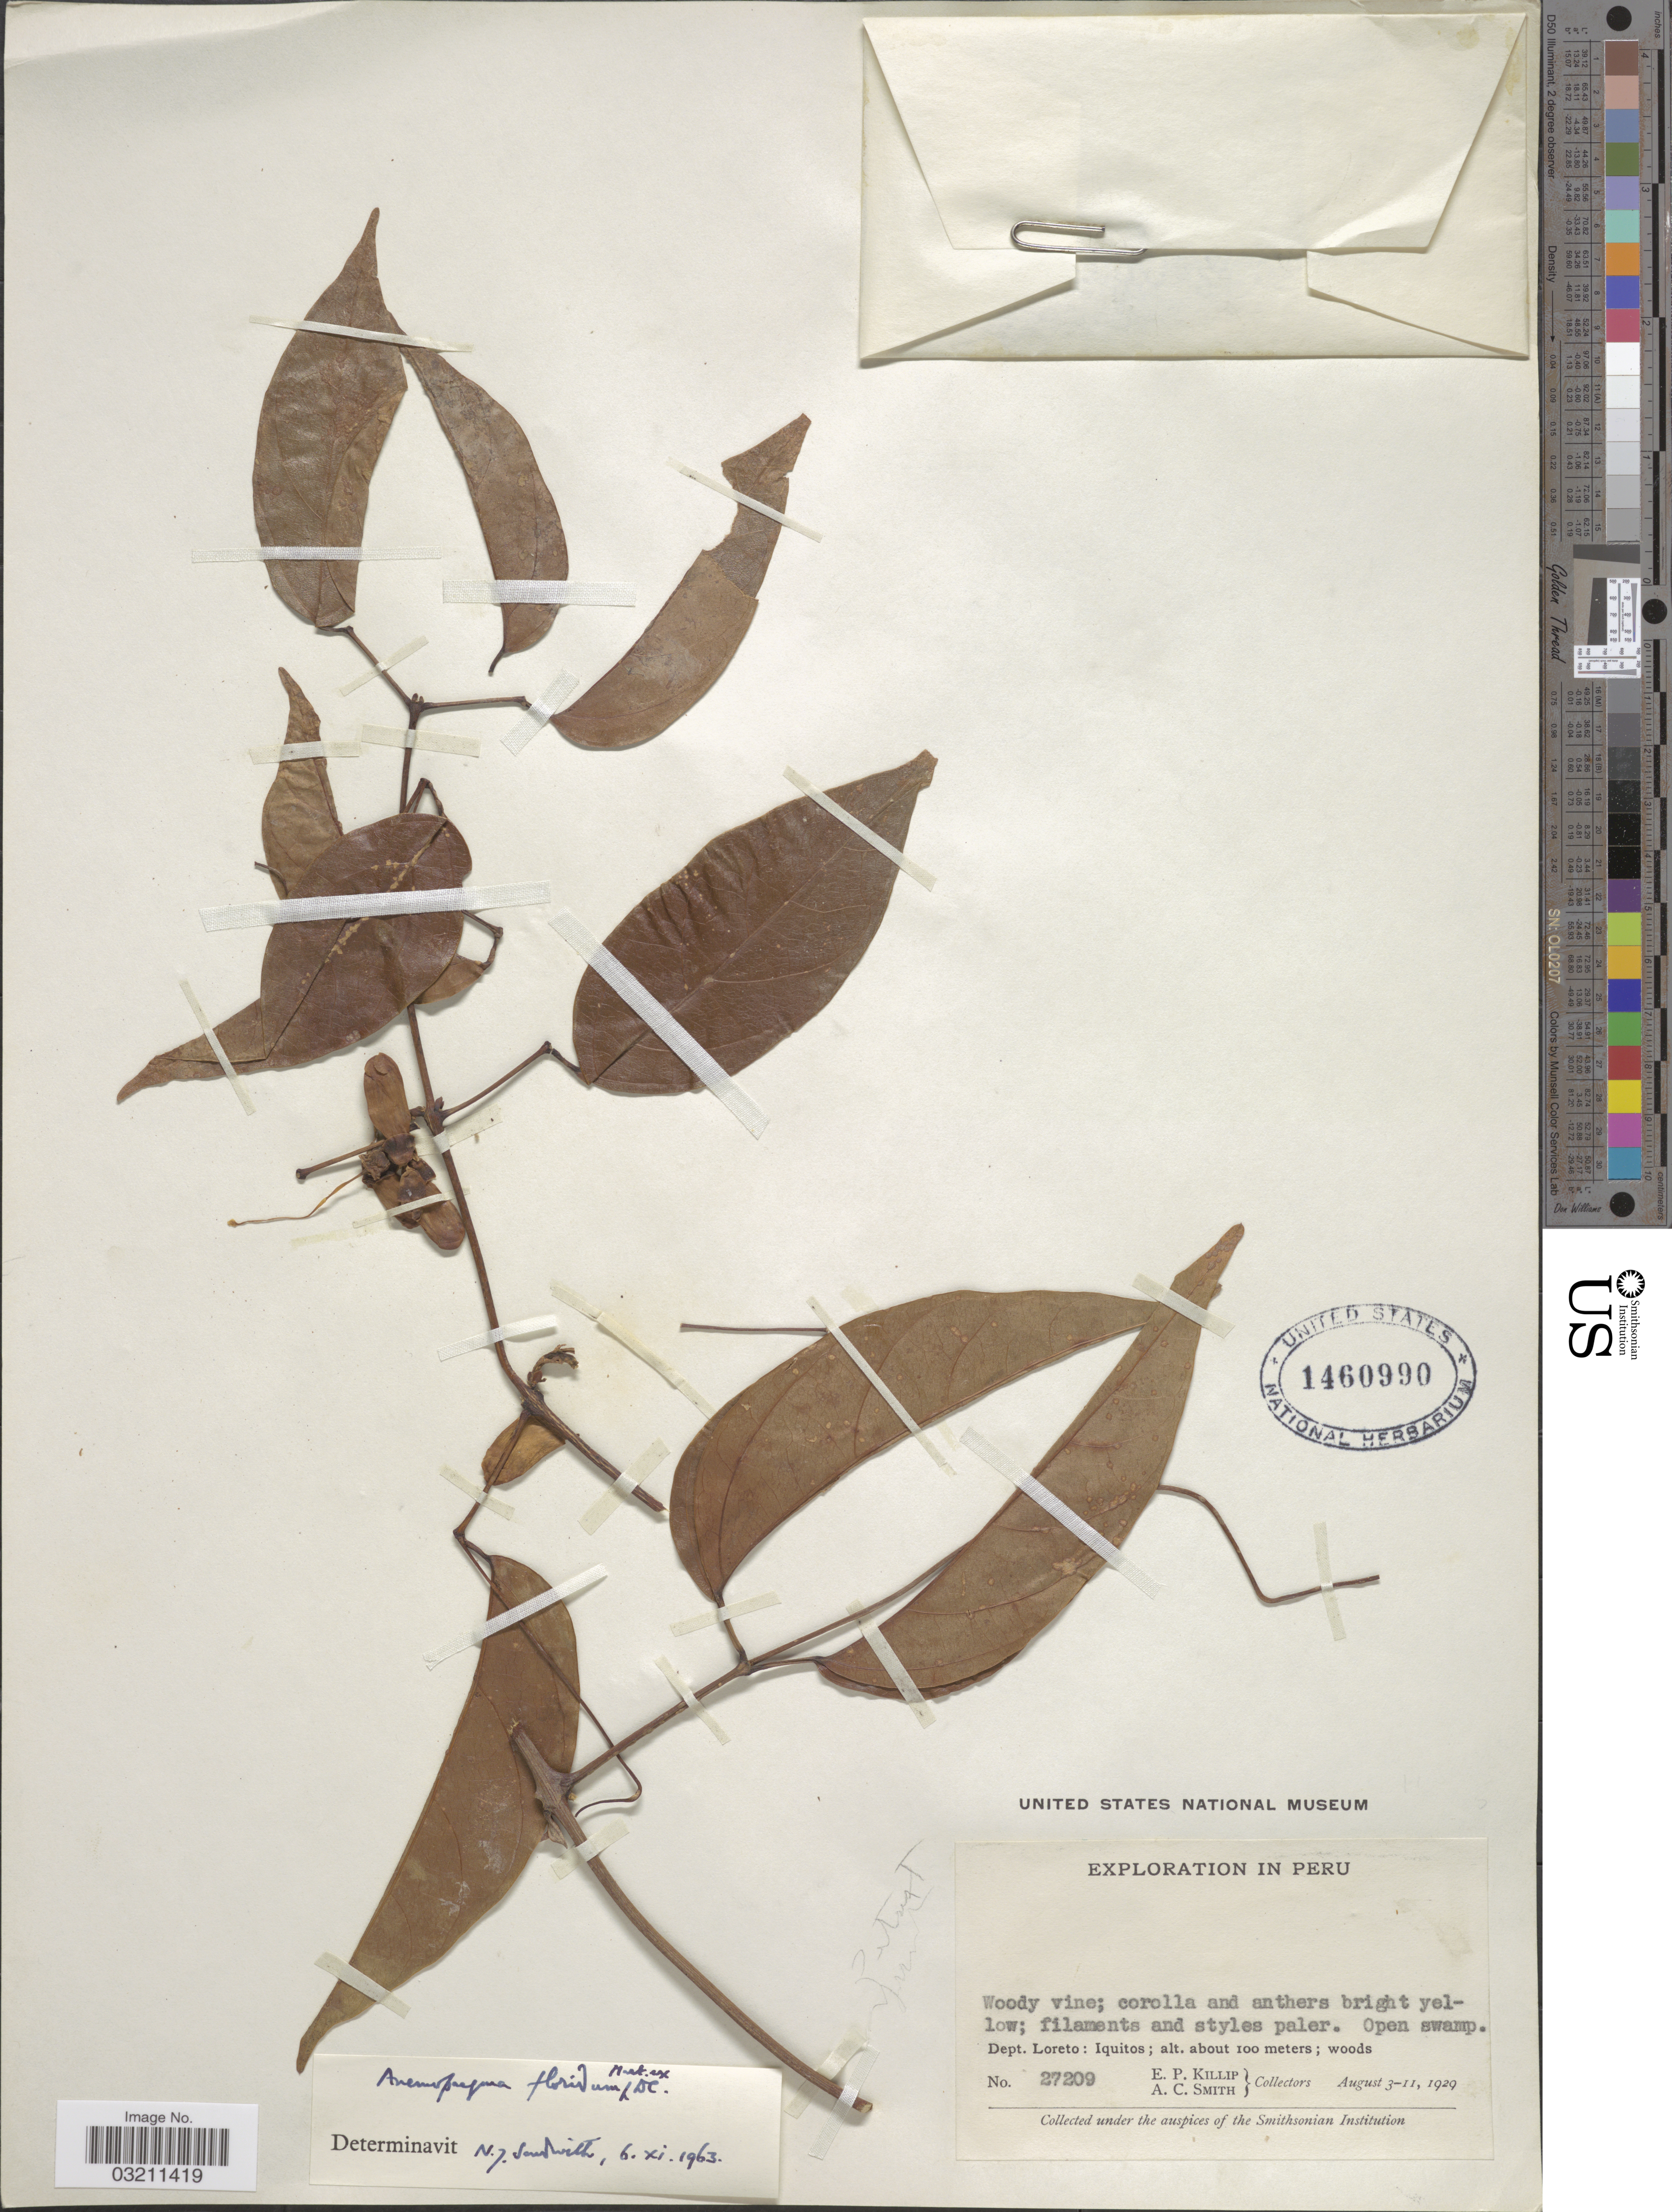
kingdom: Plantae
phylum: Tracheophyta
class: Magnoliopsida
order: Lamiales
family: Bignoniaceae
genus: Anemopaegma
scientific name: Anemopaegma floridum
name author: Mart. ex DC.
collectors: E. P. Killip & A. C. Smith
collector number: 27209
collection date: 1929-08-03/1929-08-11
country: Peru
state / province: Loreto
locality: Dept. Loreto: Iquitos.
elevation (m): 100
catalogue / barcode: US 1460990